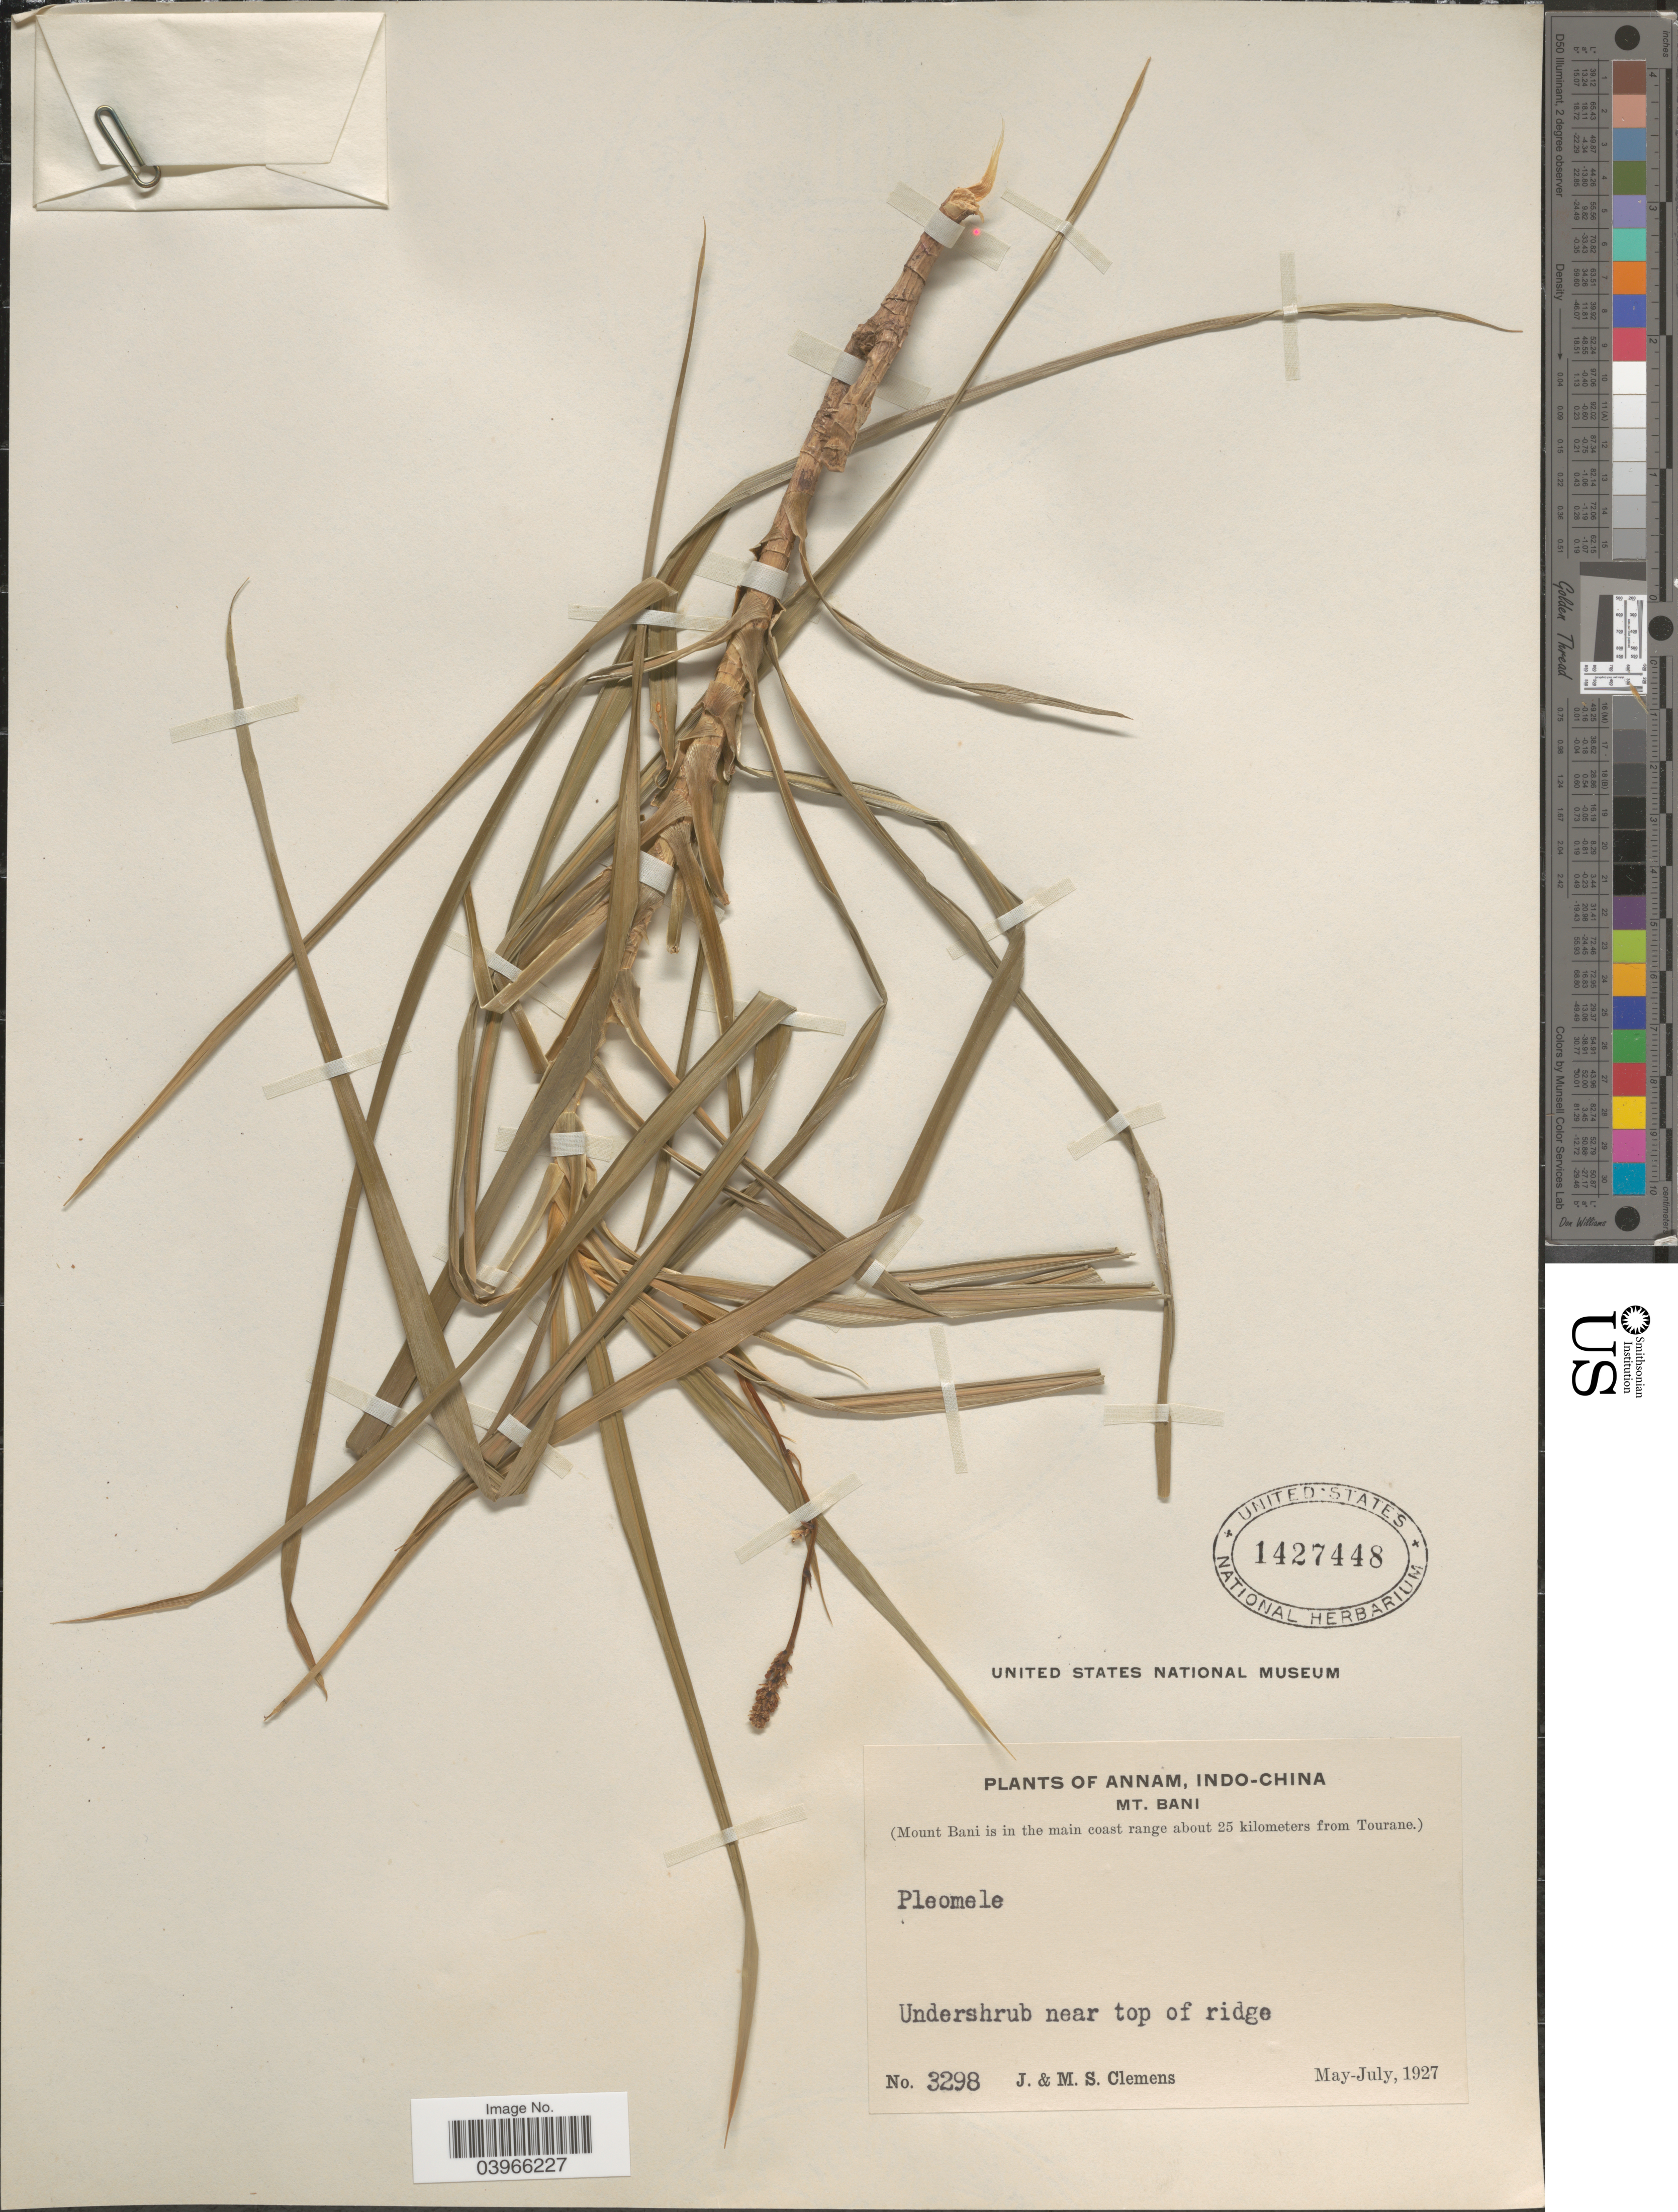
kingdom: Plantae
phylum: Tracheophyta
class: Liliopsida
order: Asparagales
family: Asparagaceae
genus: Dracaena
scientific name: Dracaena sp.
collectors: J. Clemens & M. S. Clemens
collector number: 3298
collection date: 1927-05/1927-07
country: Vietnam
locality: Annam, Indo-China. Mt. Bani. (Mount Bani is in the main coast range about 25 kilometers from Tourane.). Undershrub near top of ridge.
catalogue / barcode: US 1427448